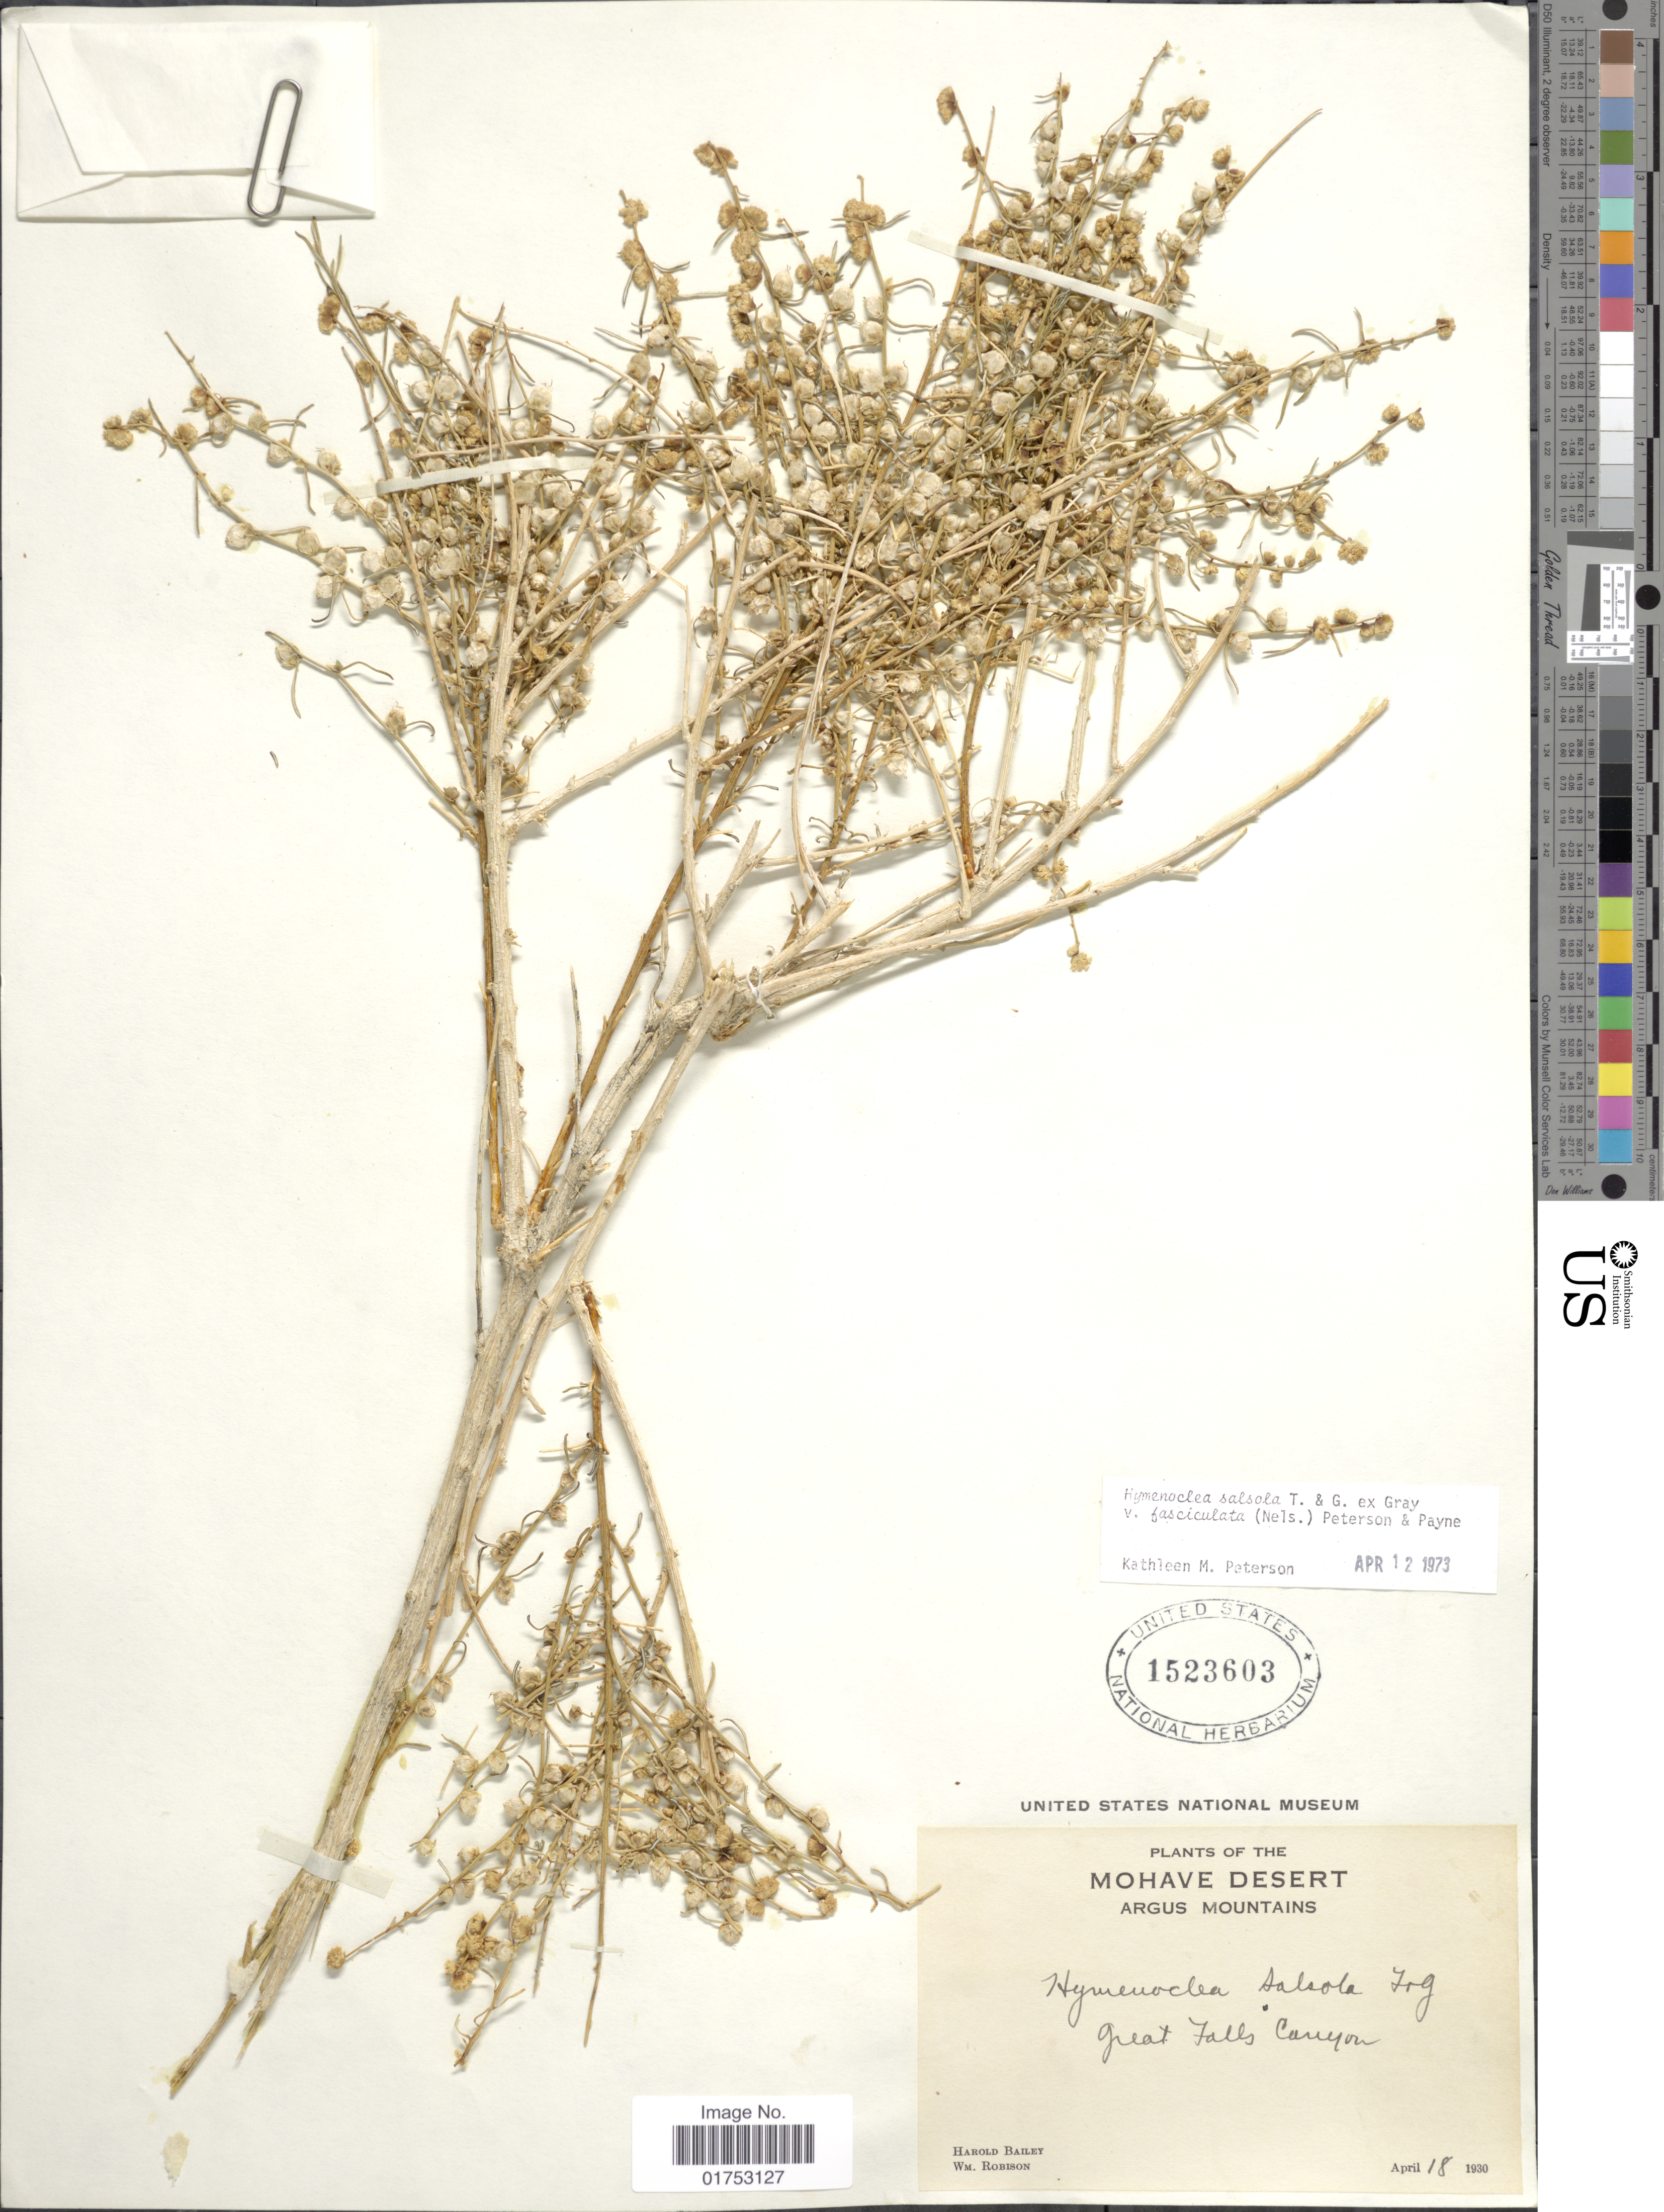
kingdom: Plantae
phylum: Tracheophyta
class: Magnoliopsida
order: Asterales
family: Asteraceae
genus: Hymenoclea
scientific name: Hymenoclea salsola var. fasciculata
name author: (A. Nelson) K.M. Peterson & W.W.Payne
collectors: H. Bailey & W. Robinson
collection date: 1930-04-18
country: United States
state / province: California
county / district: Kern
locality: Mohave Desert, Argus Mountains, Great Falls Canyon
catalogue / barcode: US 1523603